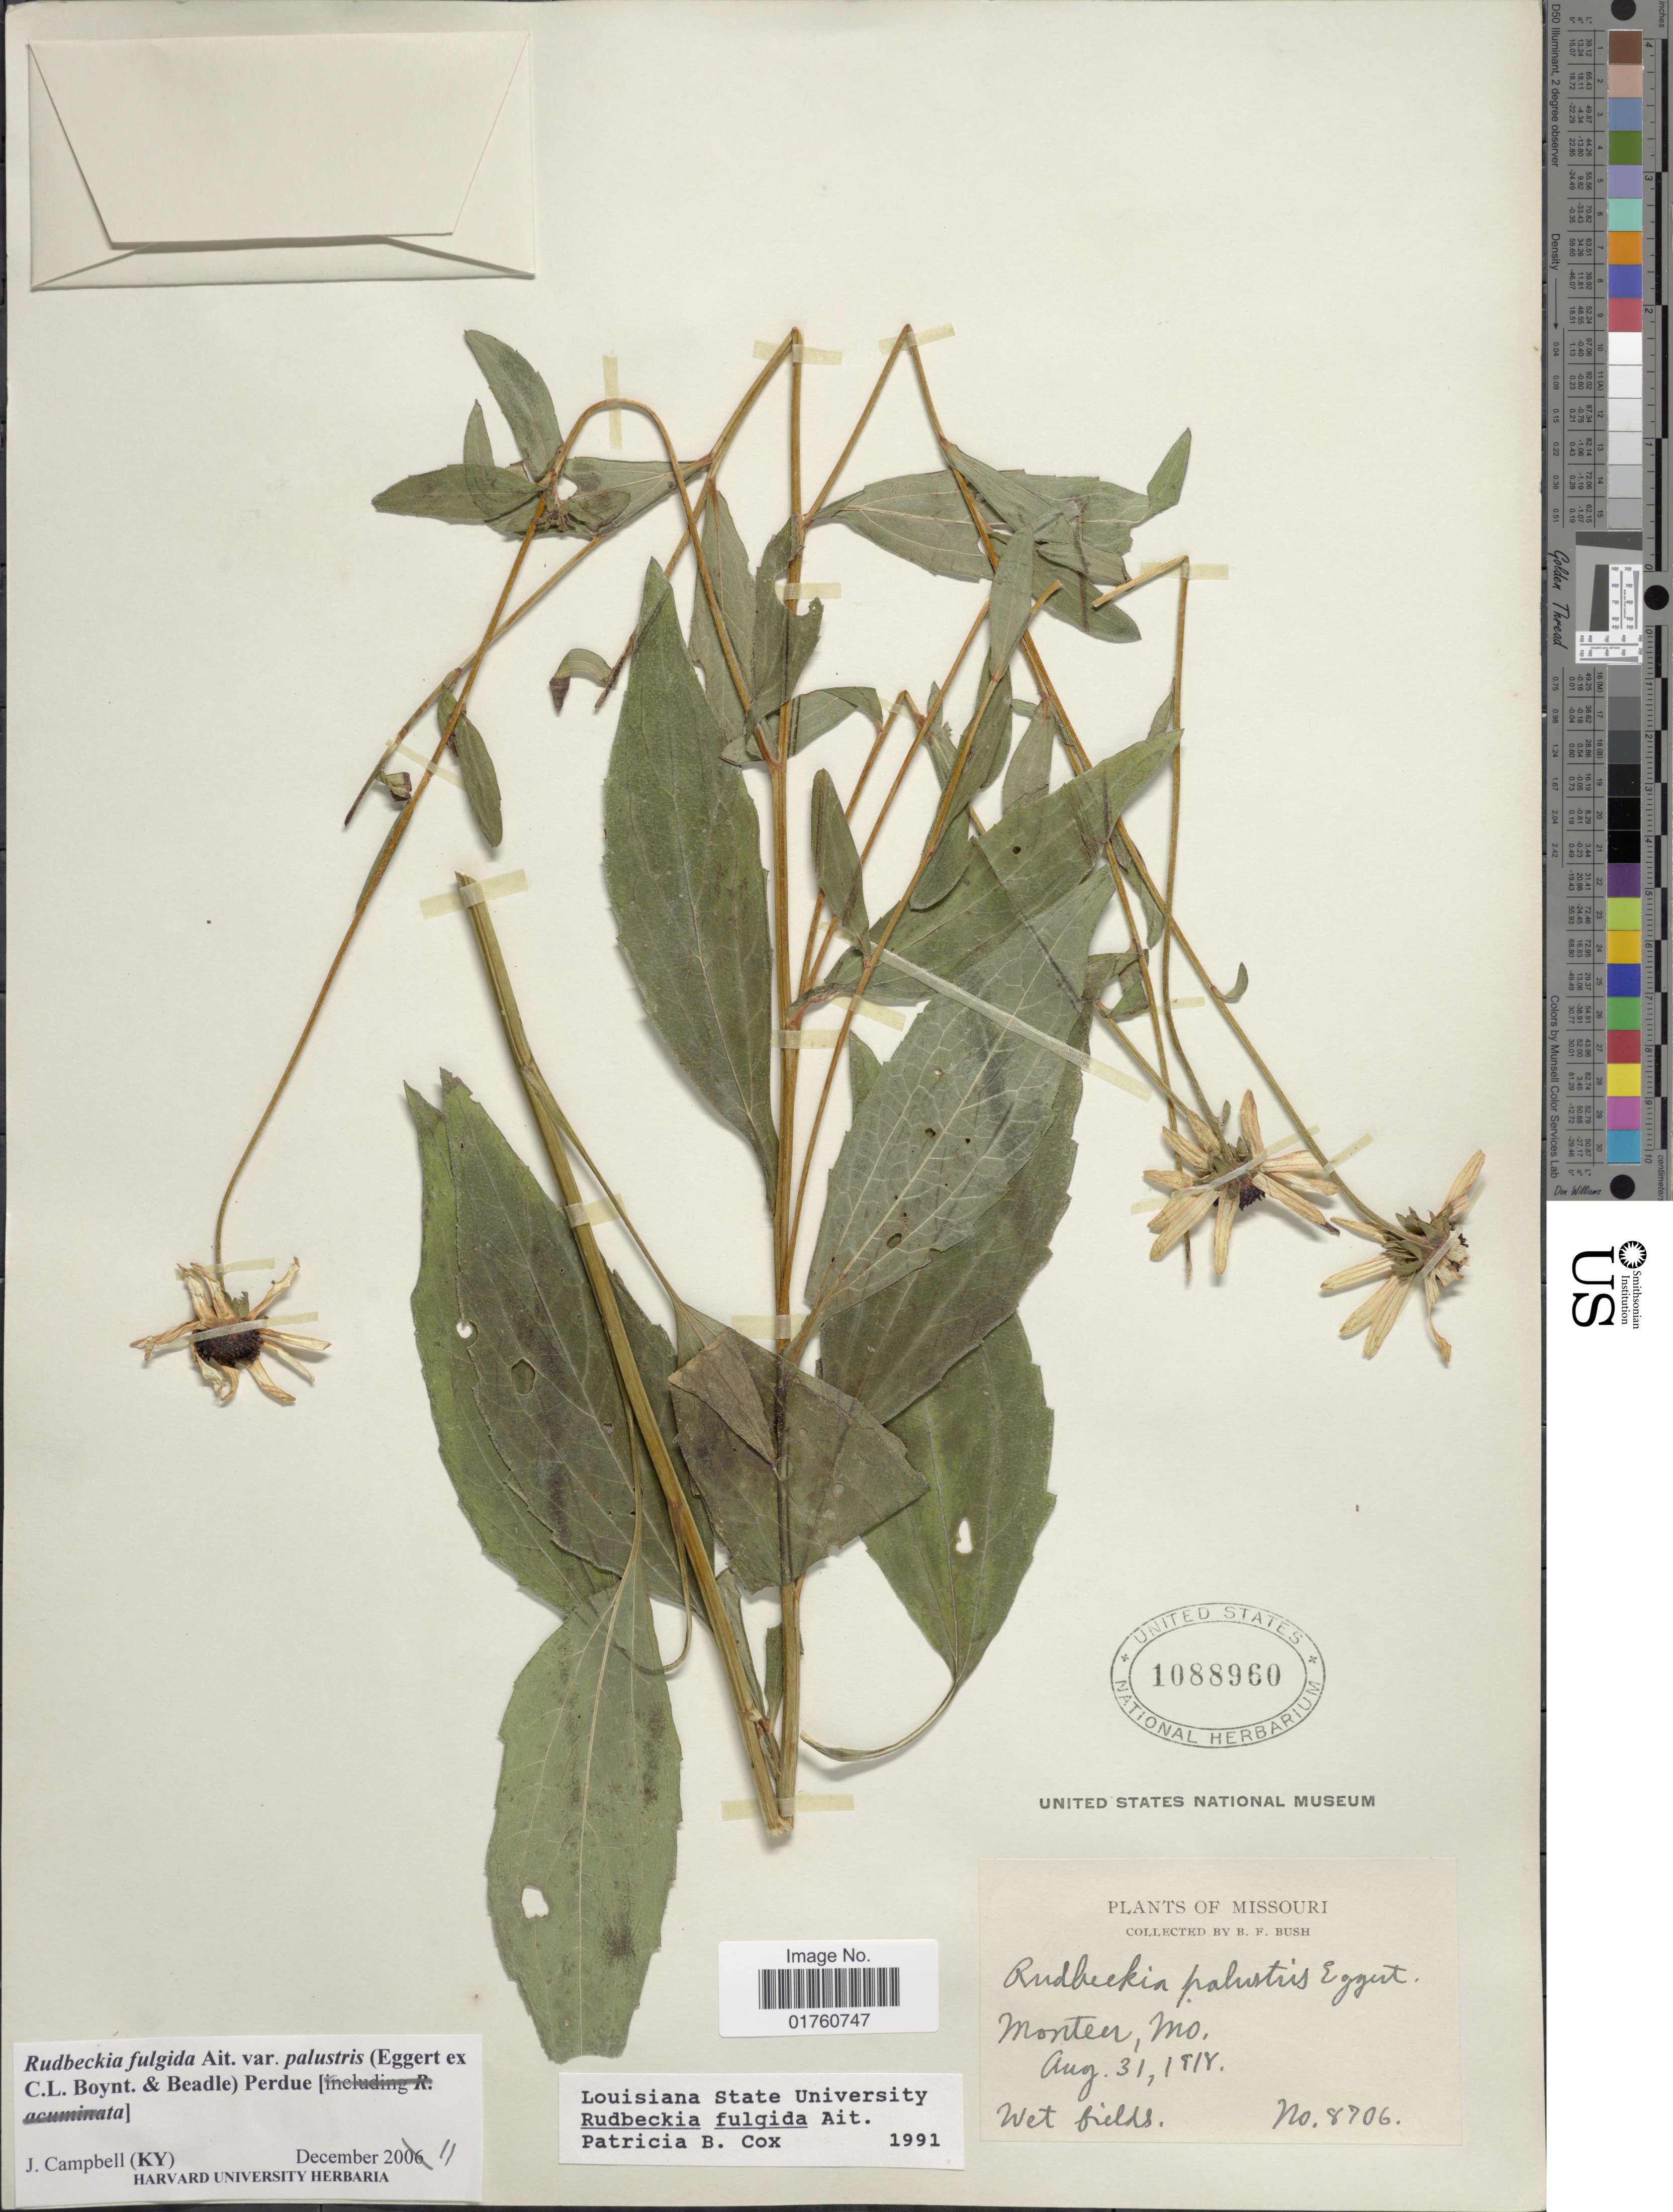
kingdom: Plantae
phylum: Tracheophyta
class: Magnoliopsida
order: Asterales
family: Asteraceae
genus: Rudbeckia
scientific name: Rudbeckia fulgida var. palustris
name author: (Eggert ex C.L. Boynton & Beadle) Perdue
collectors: B. F. Bush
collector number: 8706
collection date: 1918-08-31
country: United States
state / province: Missouri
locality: Monteer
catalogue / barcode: US 1088960